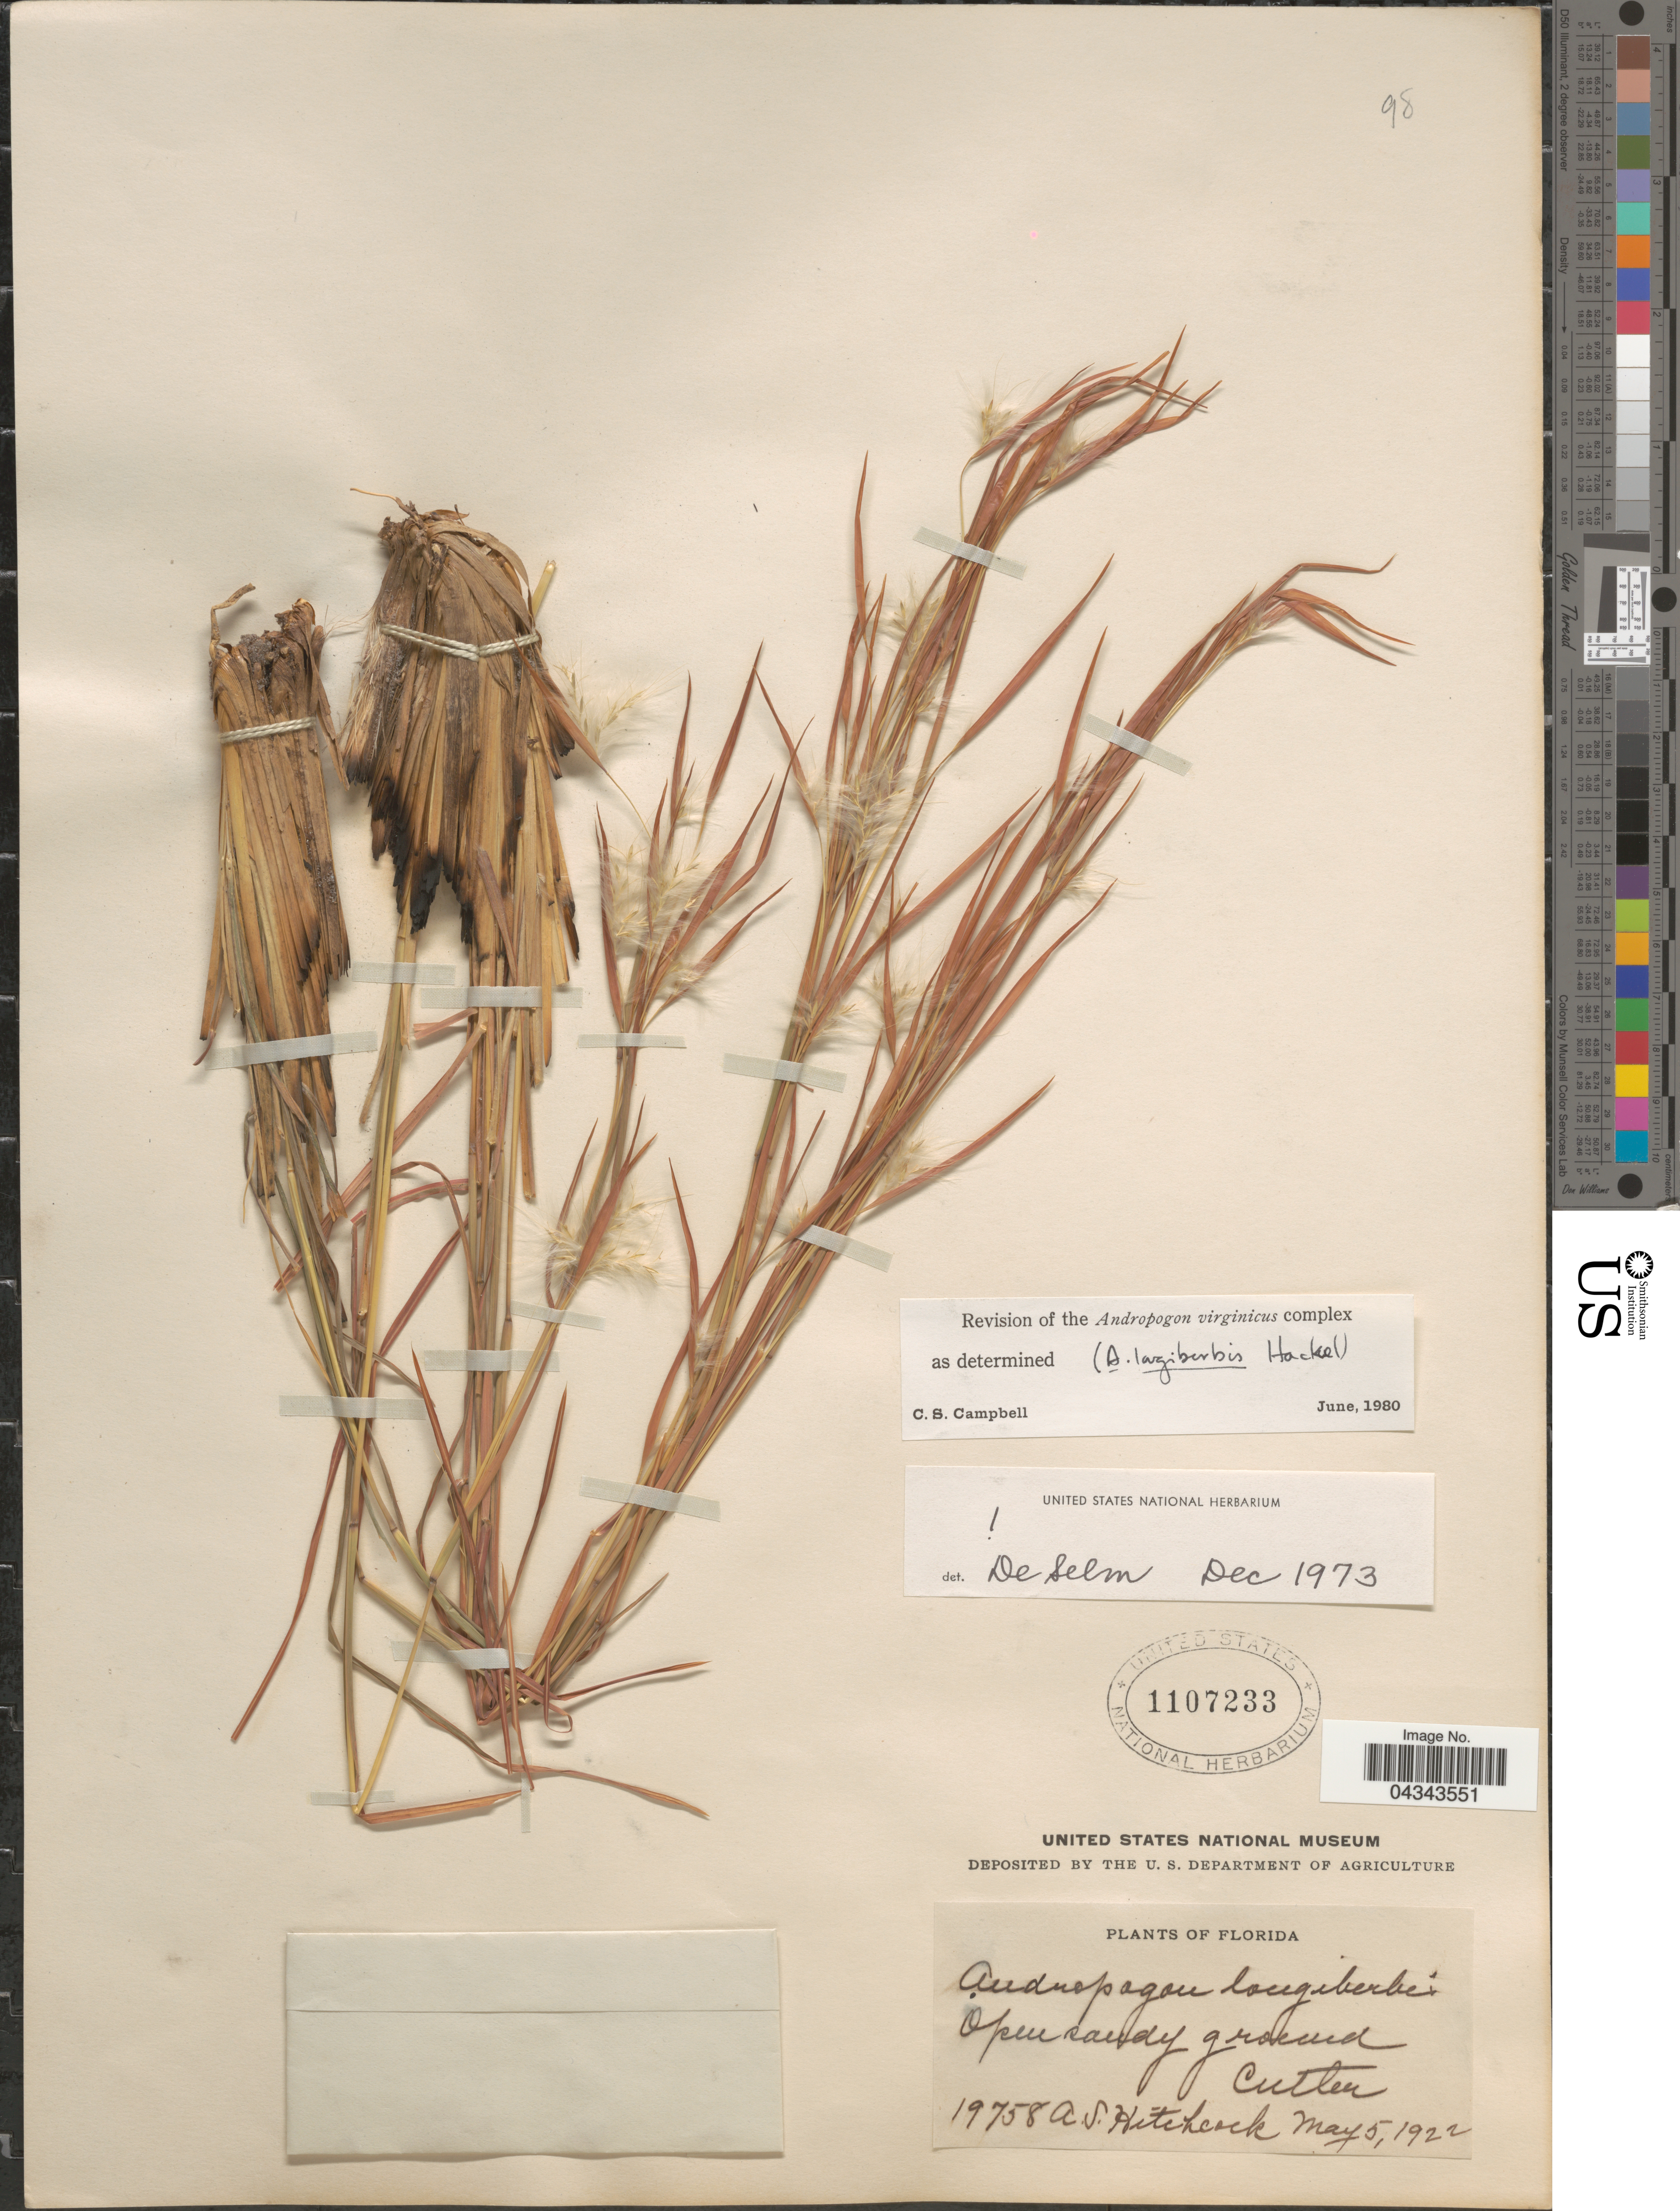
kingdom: Plantae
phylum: Tracheophyta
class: Liliopsida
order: Poales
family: Poaceae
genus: Andropogon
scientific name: Andropogon longiberbis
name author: Hack.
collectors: A. S. Hitchcock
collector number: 19758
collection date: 1922-05-05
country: United States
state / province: Florida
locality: Open sandy ground Cutler.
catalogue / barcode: US 1107233